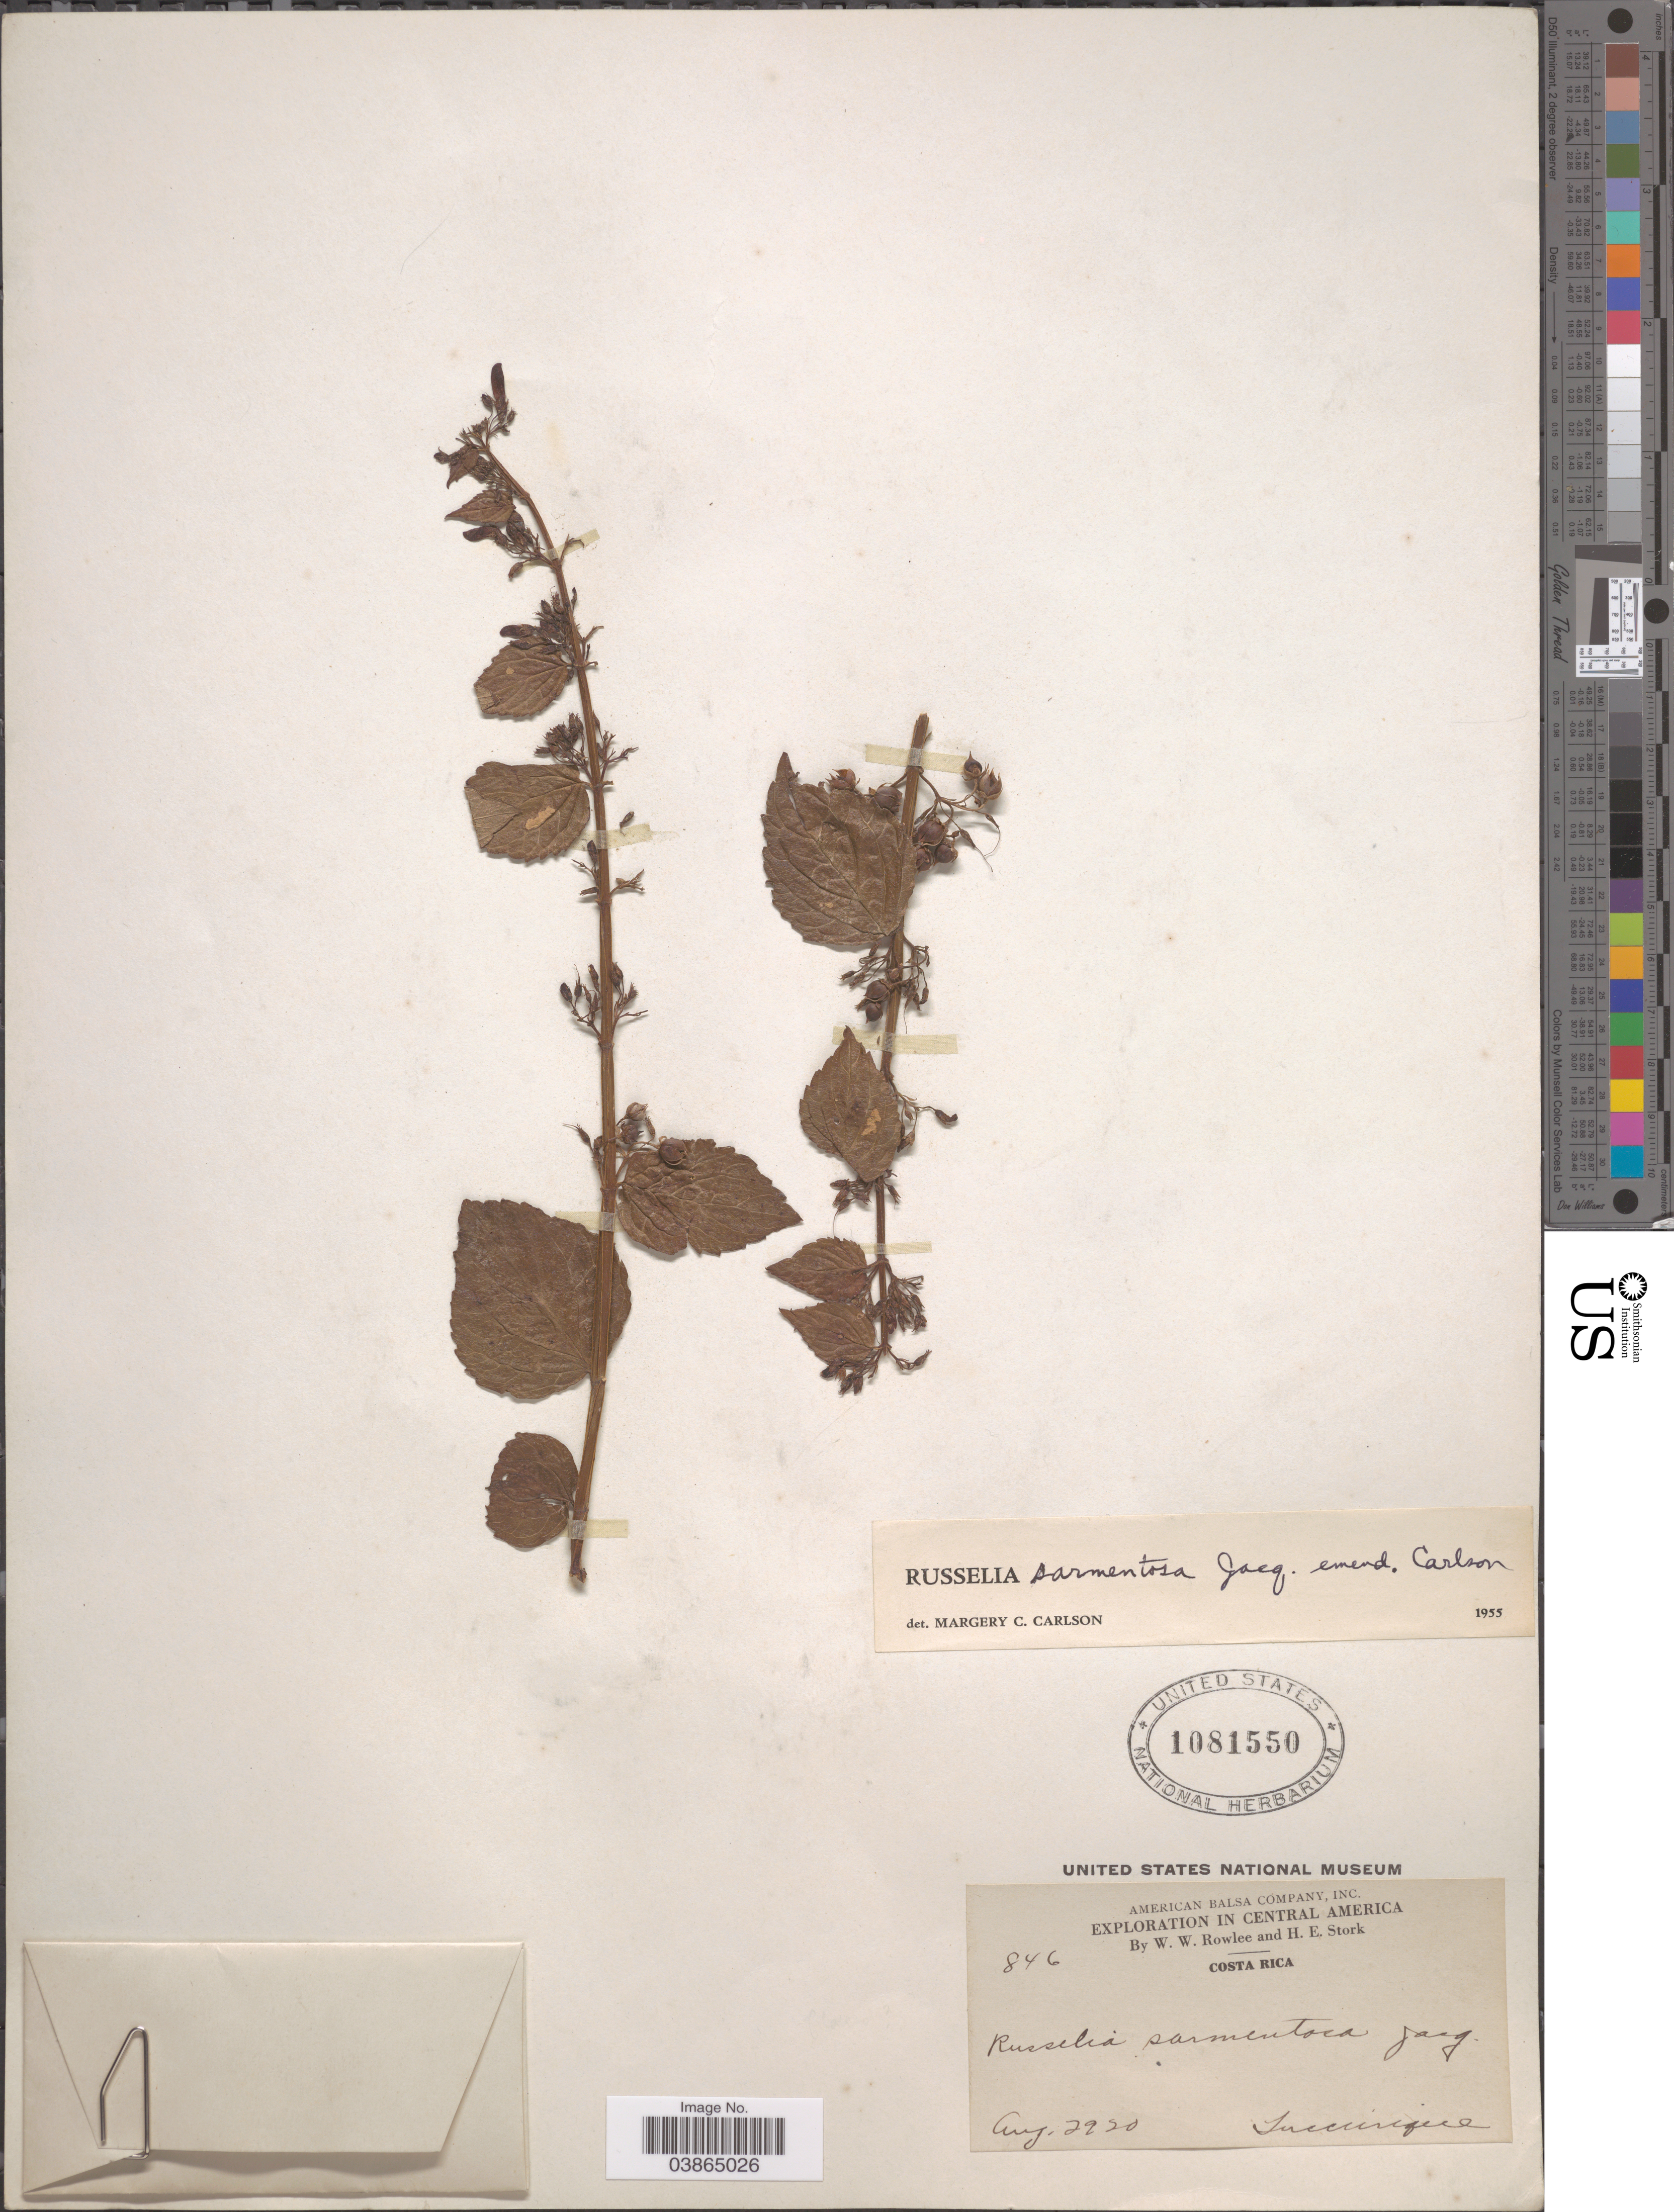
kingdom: Plantae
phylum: Tracheophyta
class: Magnoliopsida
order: Lamiales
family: Plantaginaceae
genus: Russelia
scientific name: Russelia sarmentosa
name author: Jacq.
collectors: W. W. Rowlee & H. E. Stork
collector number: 846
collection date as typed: Transcribed d/m/y: 29/8/20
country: Costa Rica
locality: Central America. Tucurrique.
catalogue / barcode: US 1081550